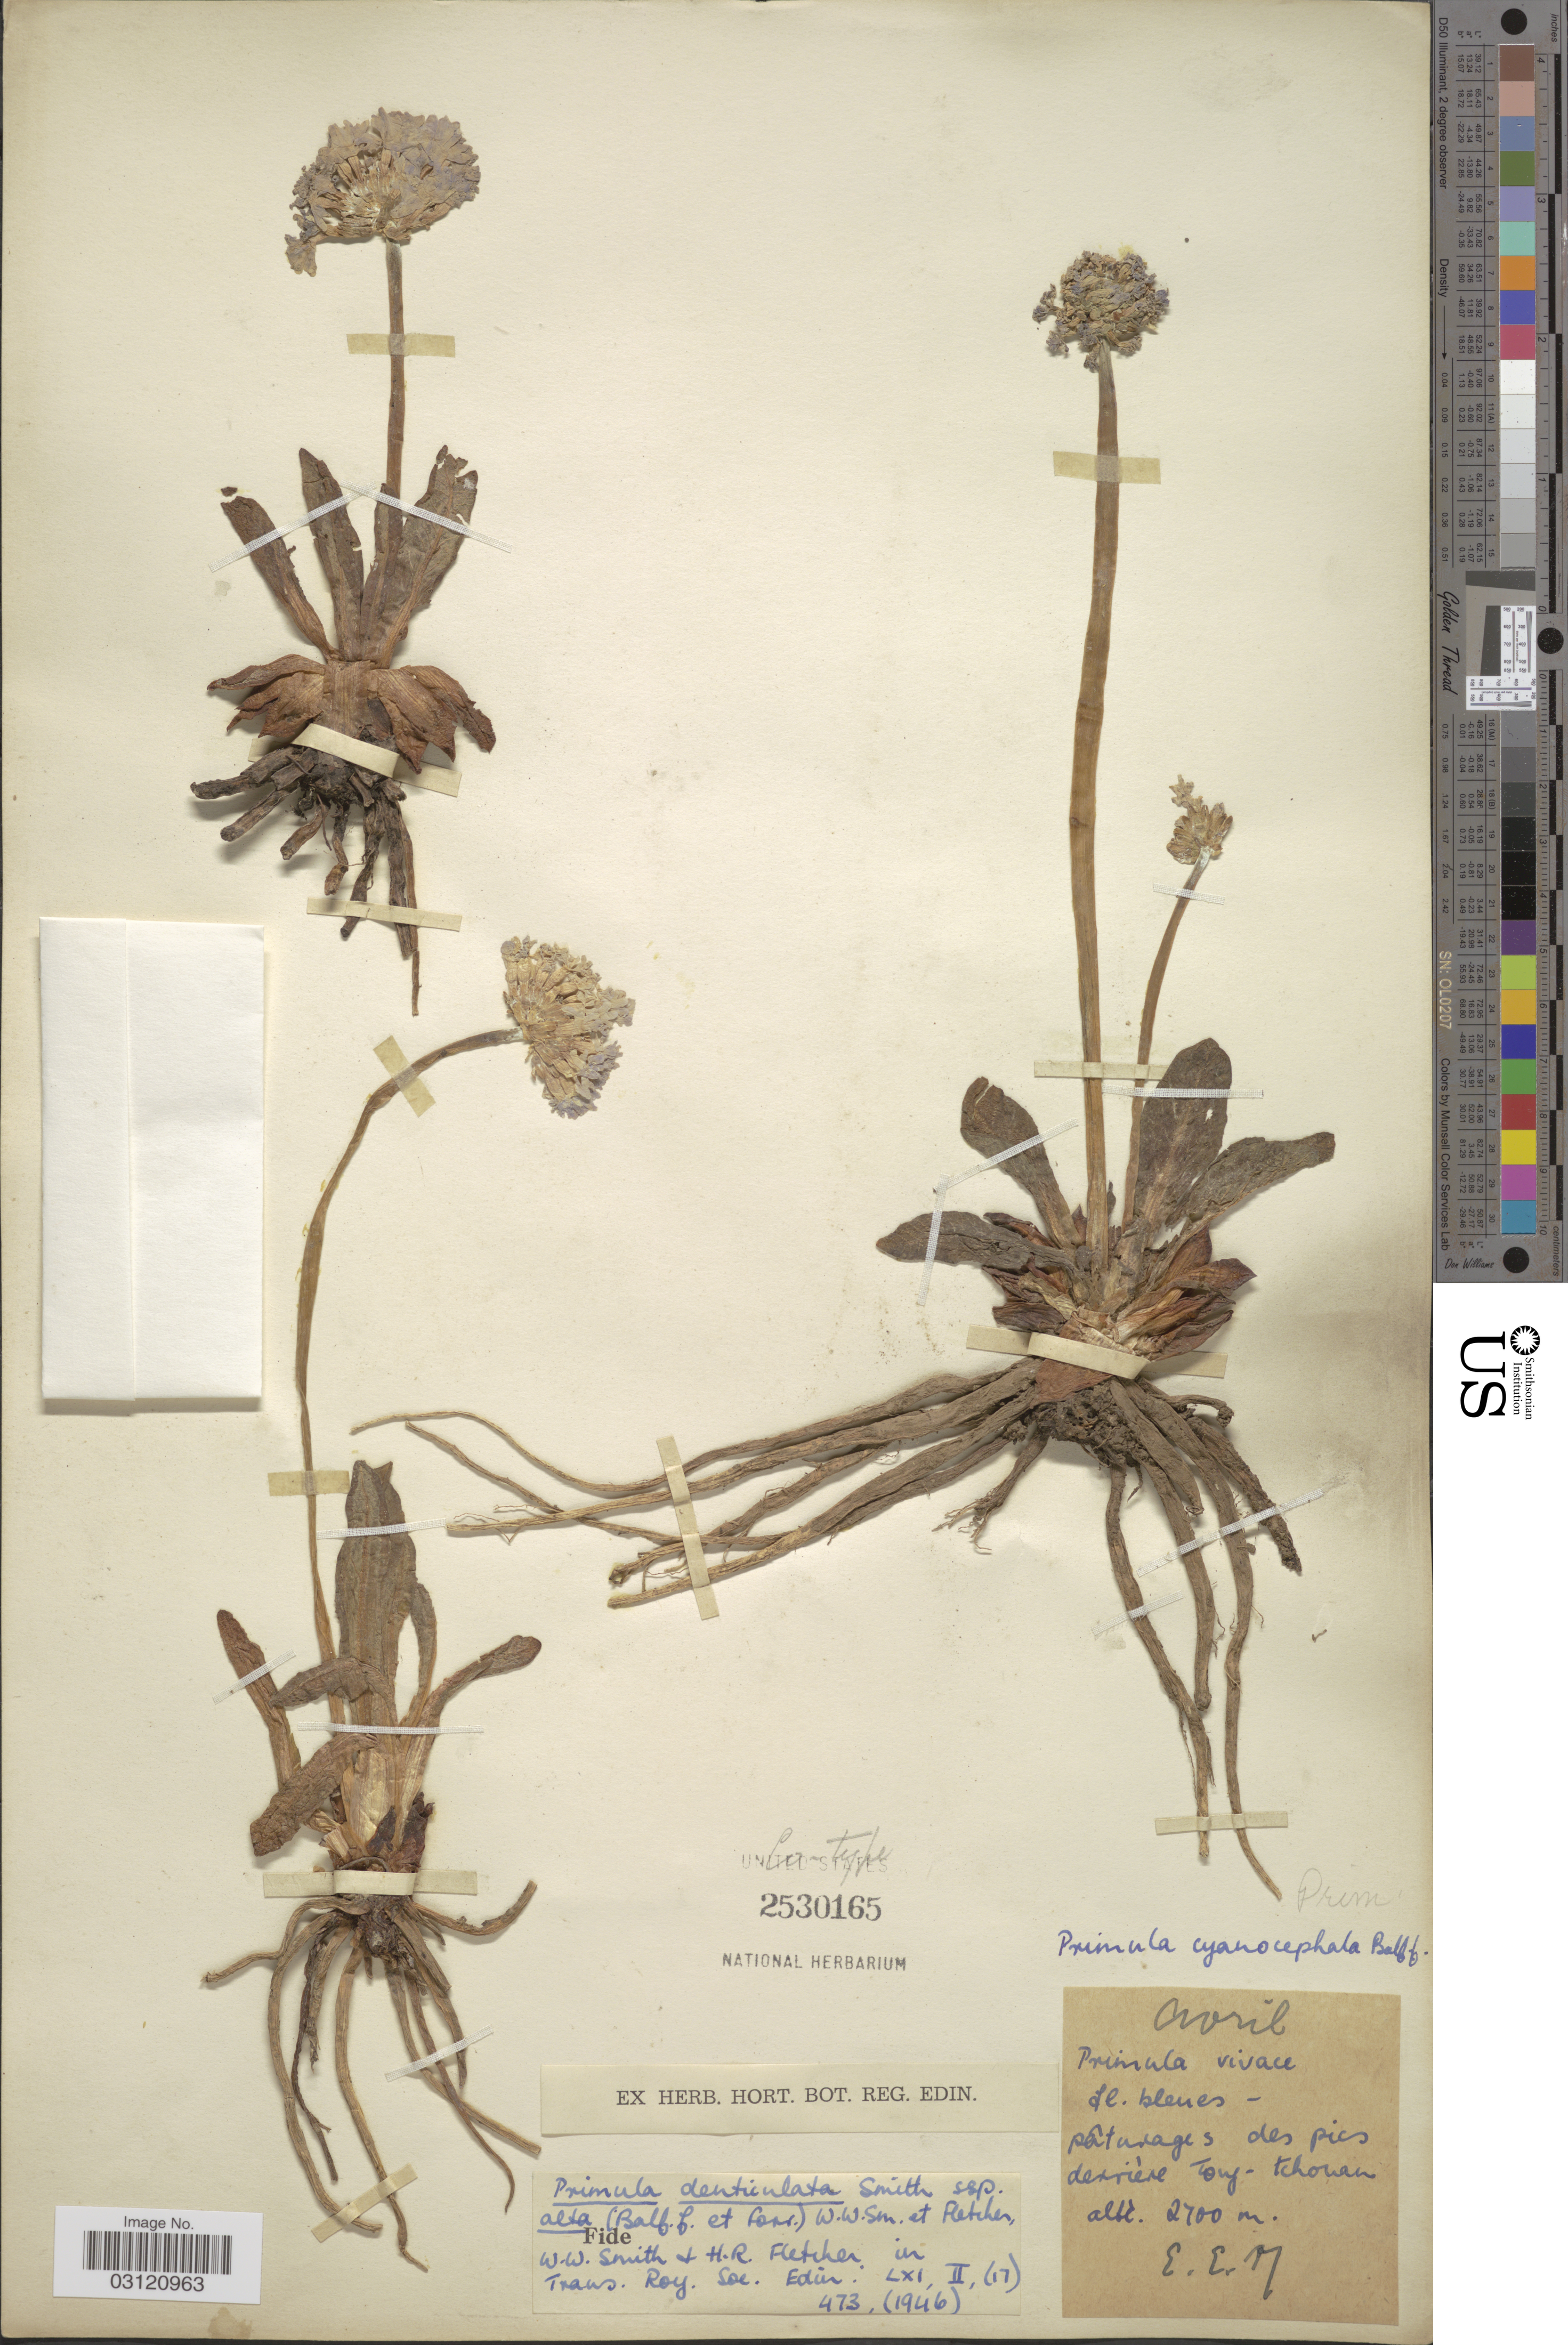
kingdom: Plantae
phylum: Tracheophyta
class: Magnoliopsida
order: Ericales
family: Primulaceae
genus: Primula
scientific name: Primula denticulata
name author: Sm.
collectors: E. E. M.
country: China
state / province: Yunnan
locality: Pâturages des pics derriére Tong - tchouan.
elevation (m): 2700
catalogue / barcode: US 2530165